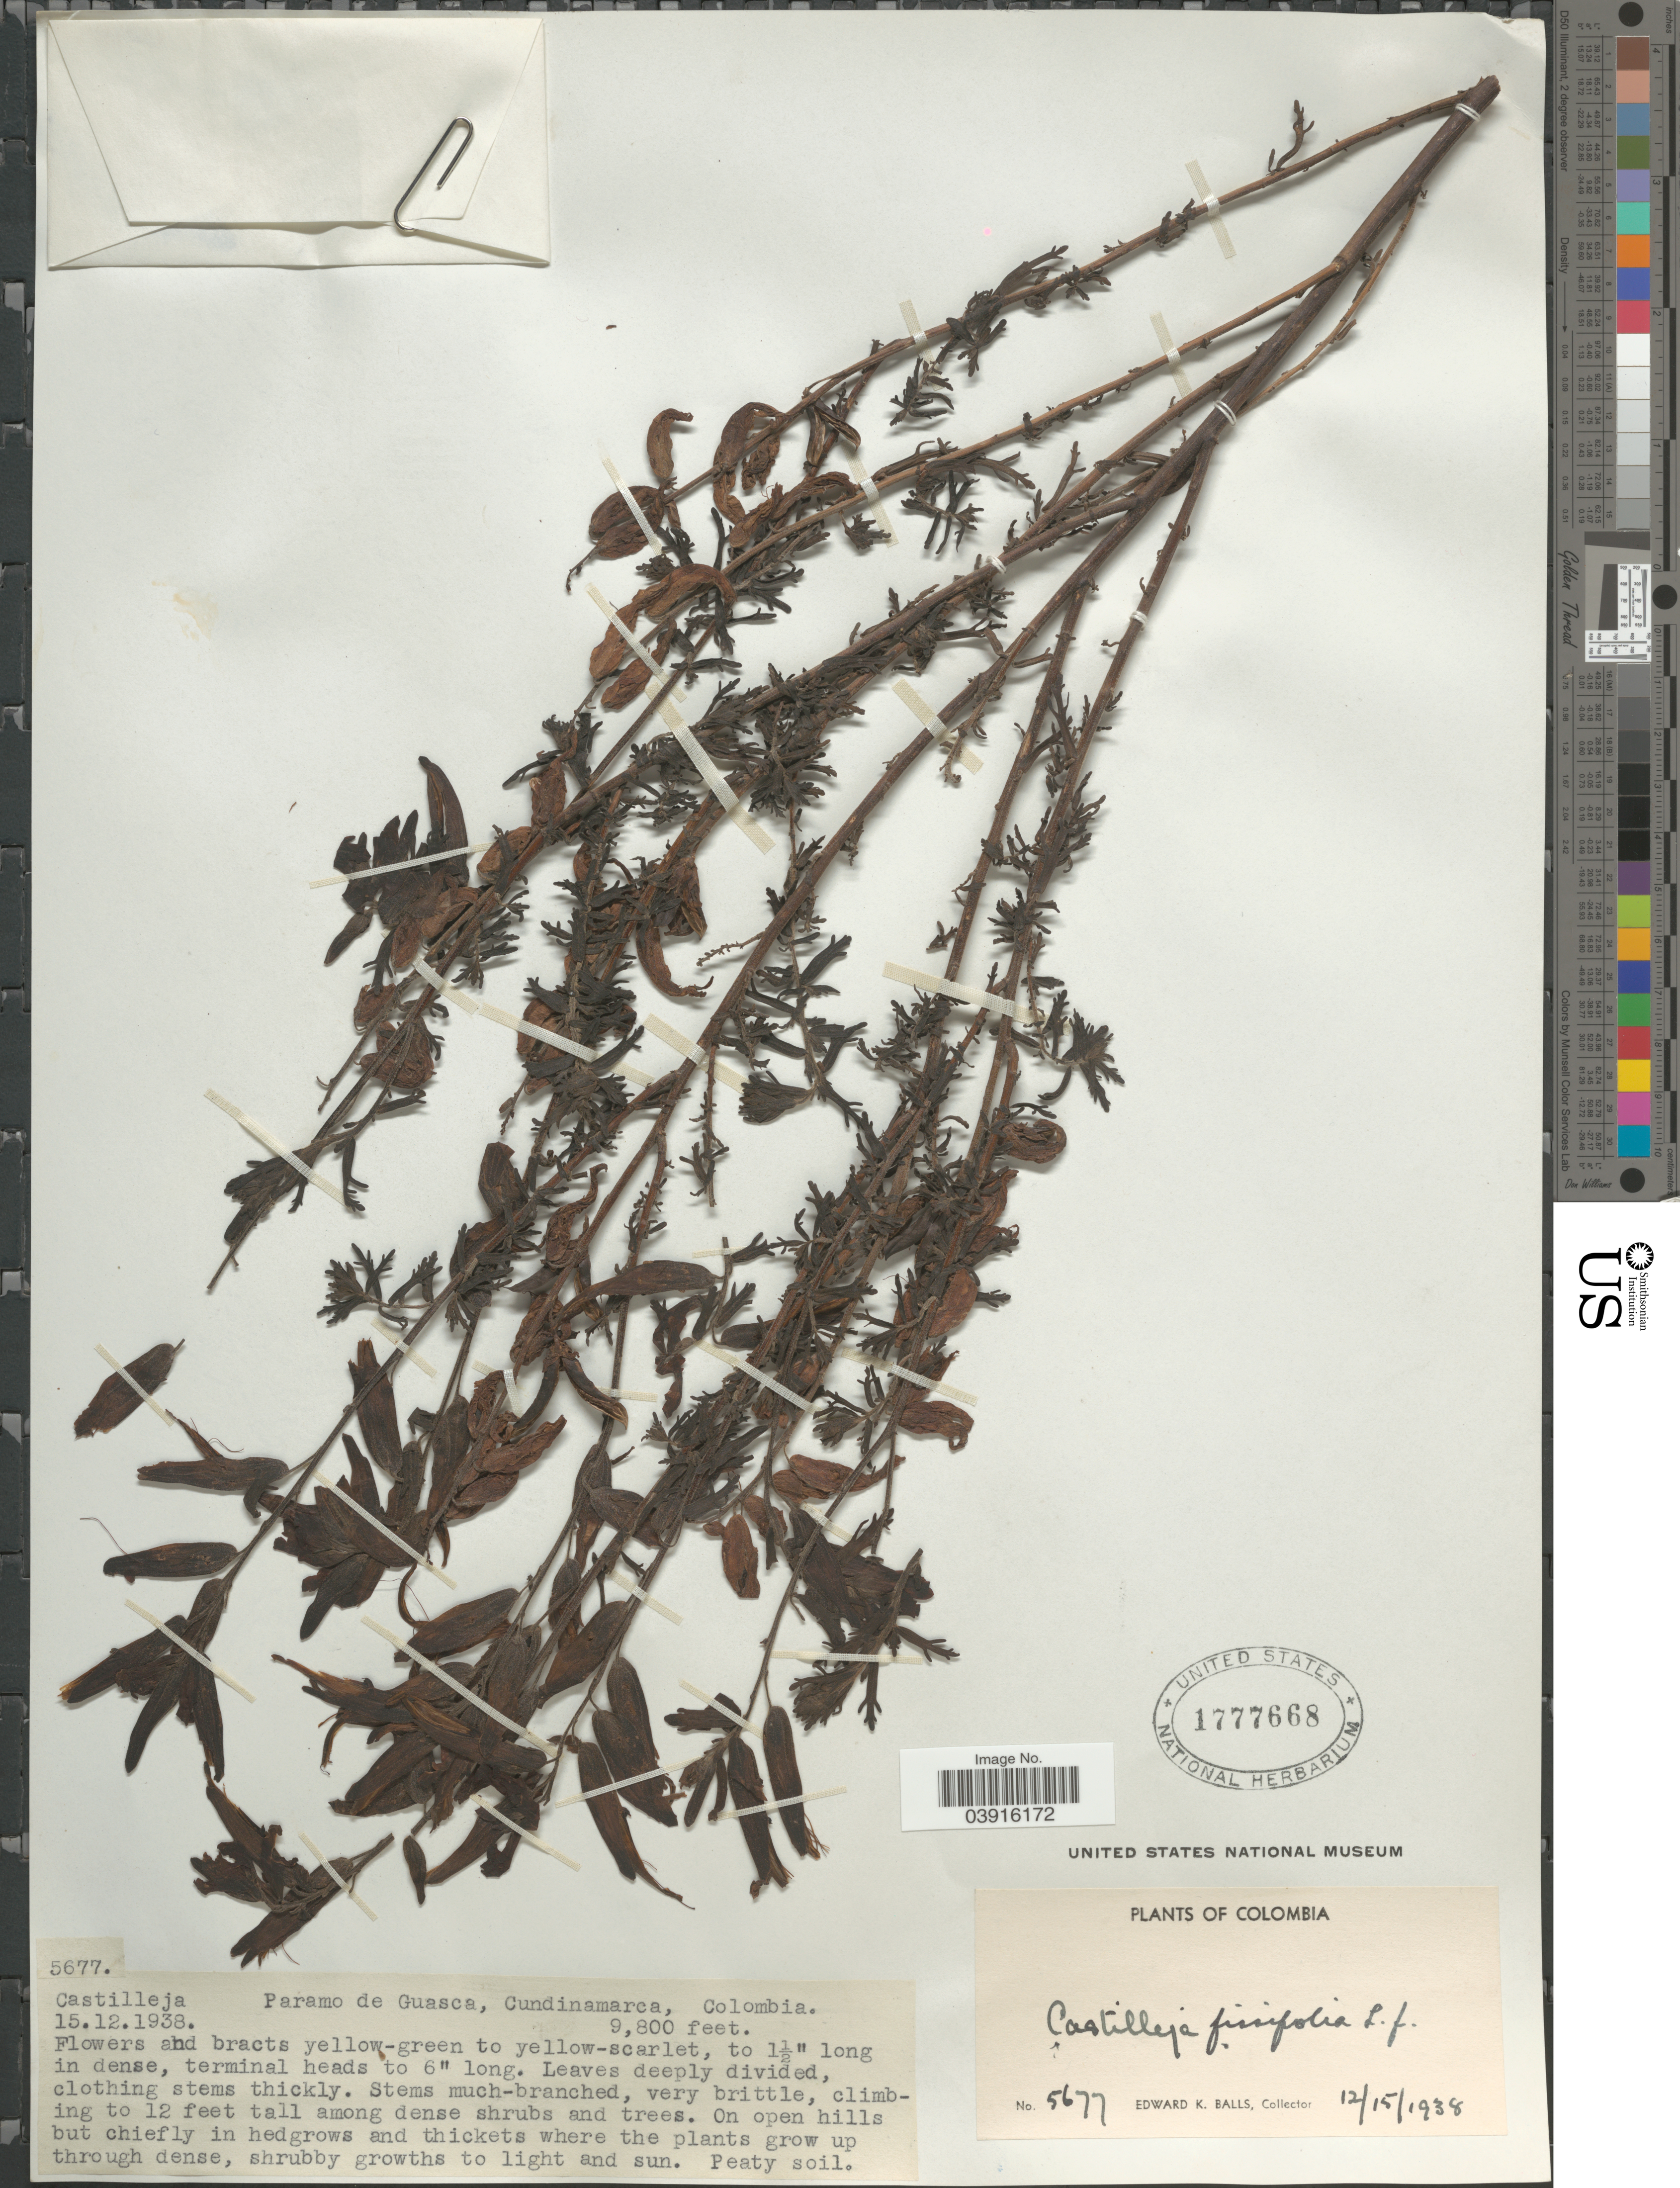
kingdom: Plantae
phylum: Tracheophyta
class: Magnoliopsida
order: Lamiales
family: Orobanchaceae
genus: Castilleja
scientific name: Castilleja fissifolia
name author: L. f.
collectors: E. K. Balls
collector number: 5677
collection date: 1938-12-15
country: Colombia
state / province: Cundinamarca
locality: Paramo de Guasca.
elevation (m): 2987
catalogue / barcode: US 1777668